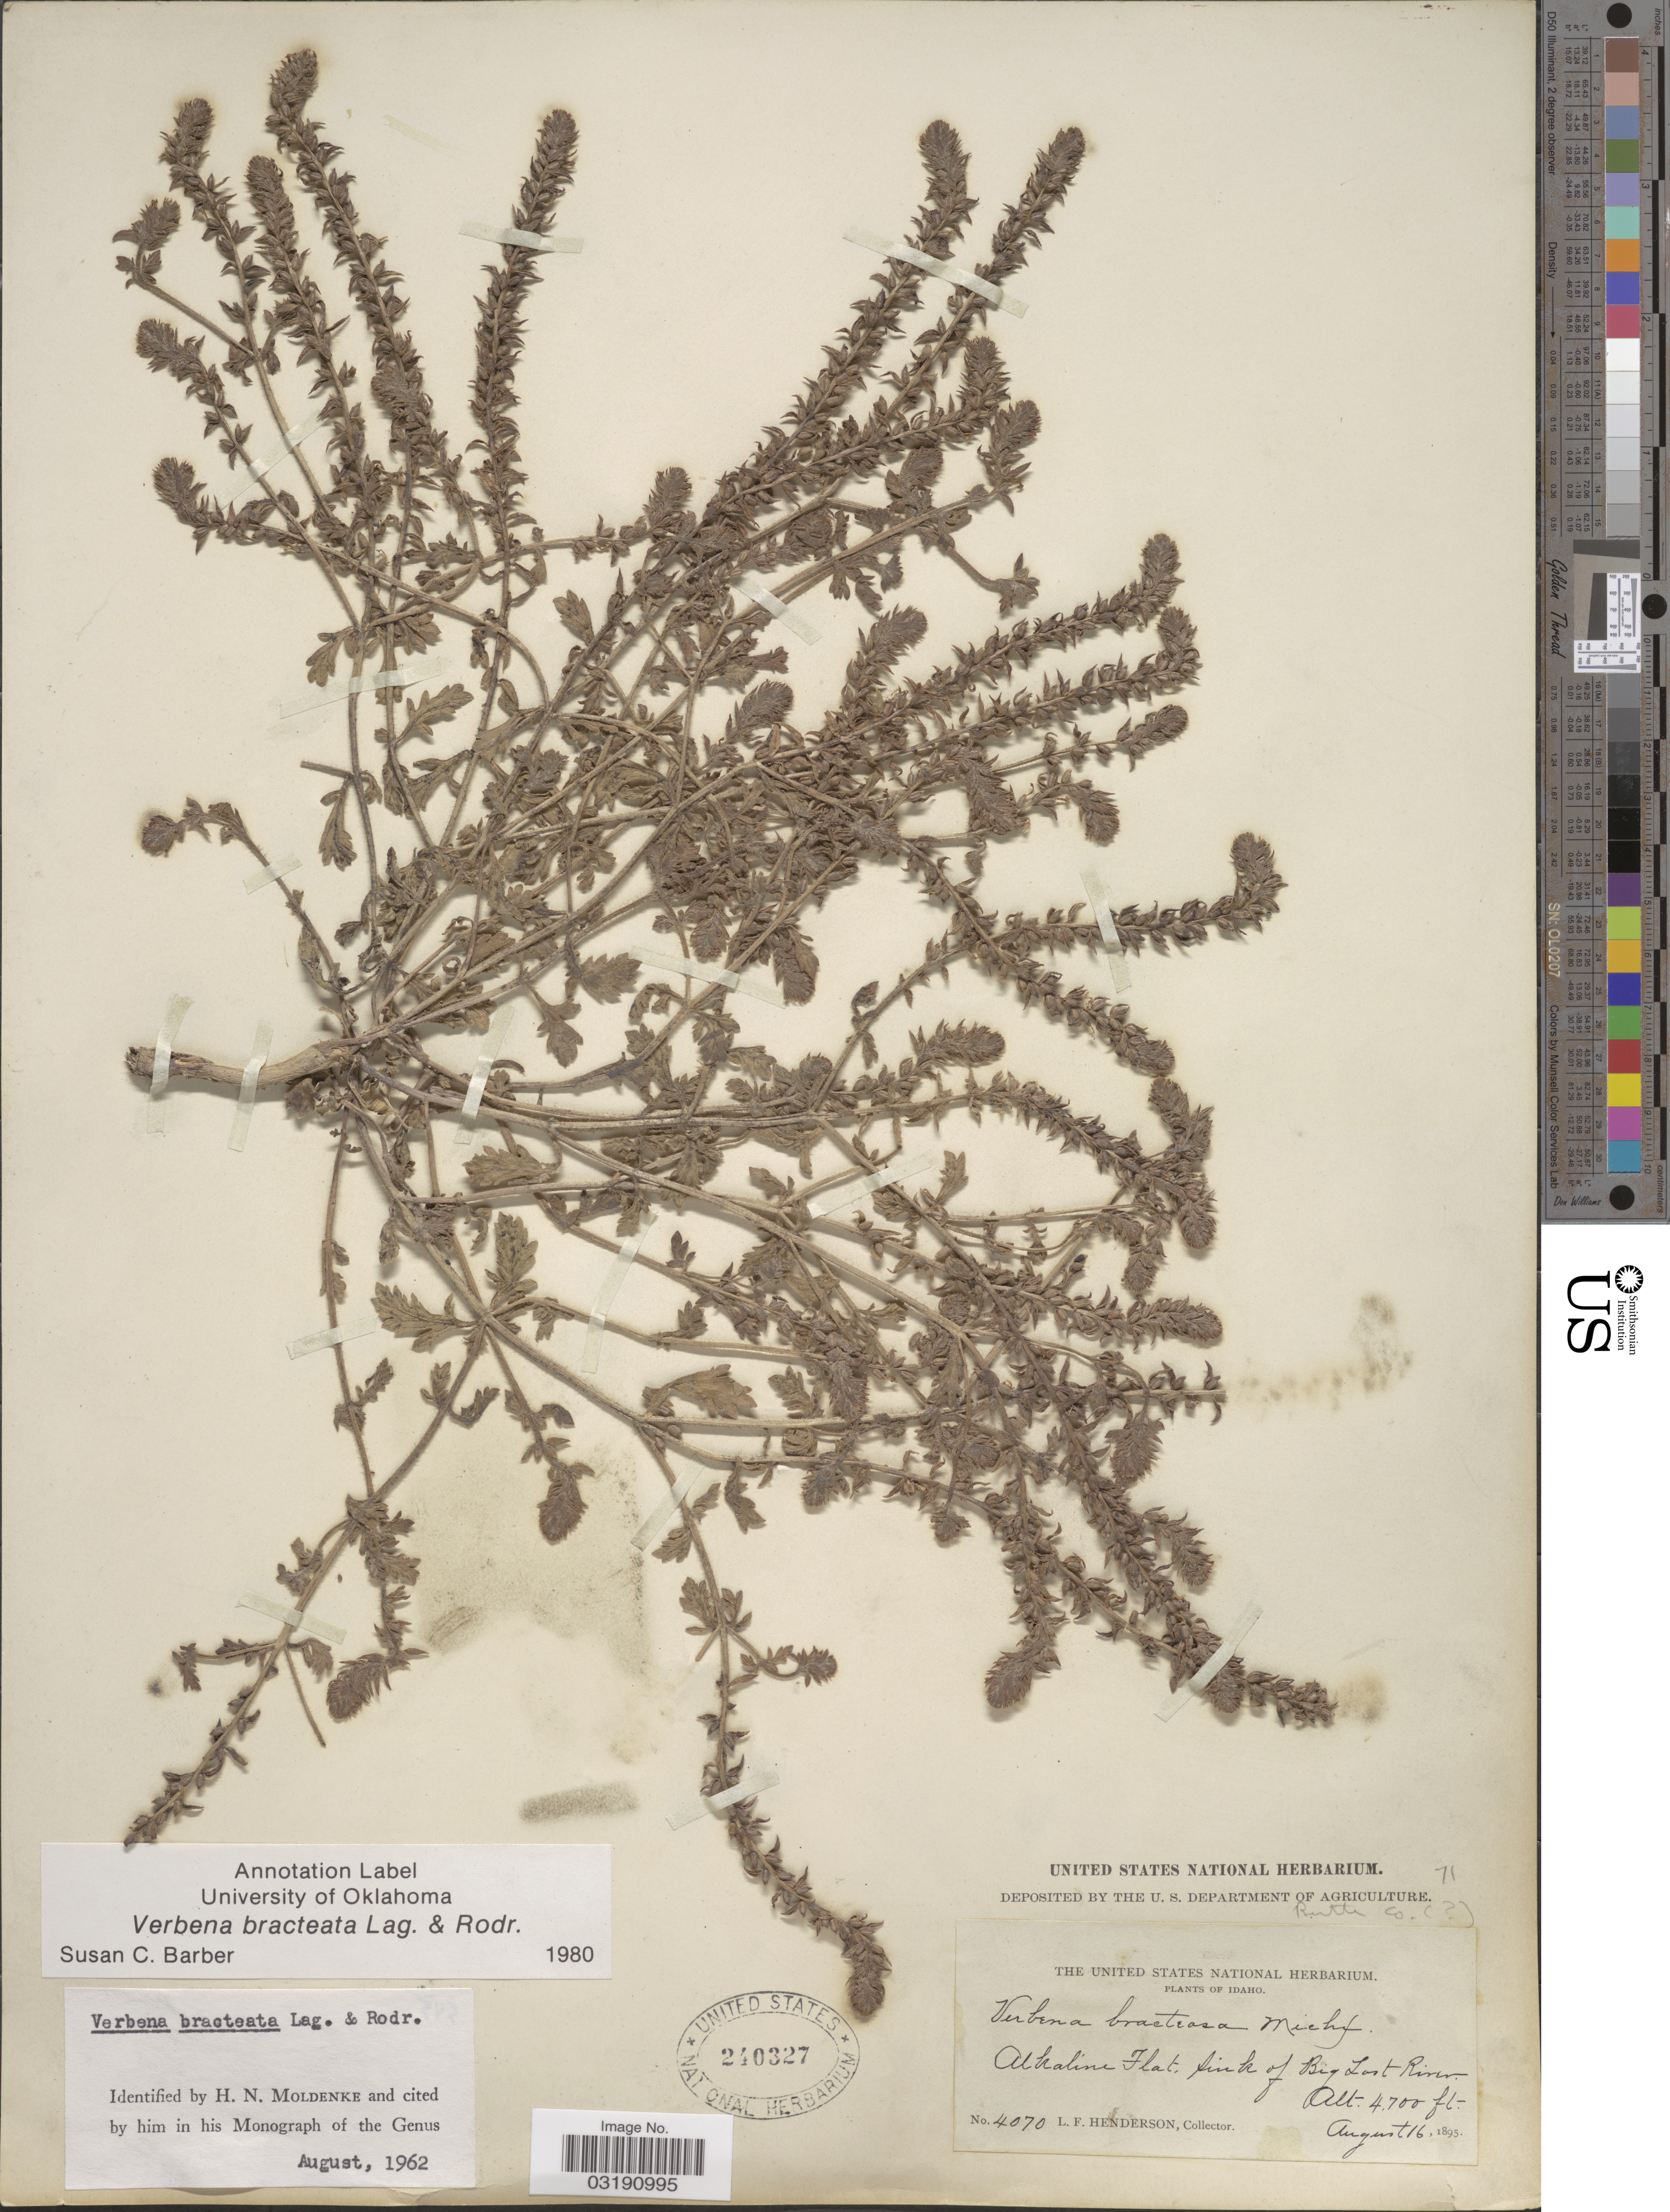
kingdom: Plantae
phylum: Tracheophyta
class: Magnoliopsida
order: Lamiales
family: Verbenaceae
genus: Verbena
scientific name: Verbena bracteata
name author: Cav. ex Lag. & Rodr.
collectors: L. Henderson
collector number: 4070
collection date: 1895-08-16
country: United States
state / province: Idaho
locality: Alkaline Flat. Sink of Big Lost River. Butte Co.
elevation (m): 1433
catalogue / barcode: US 240327